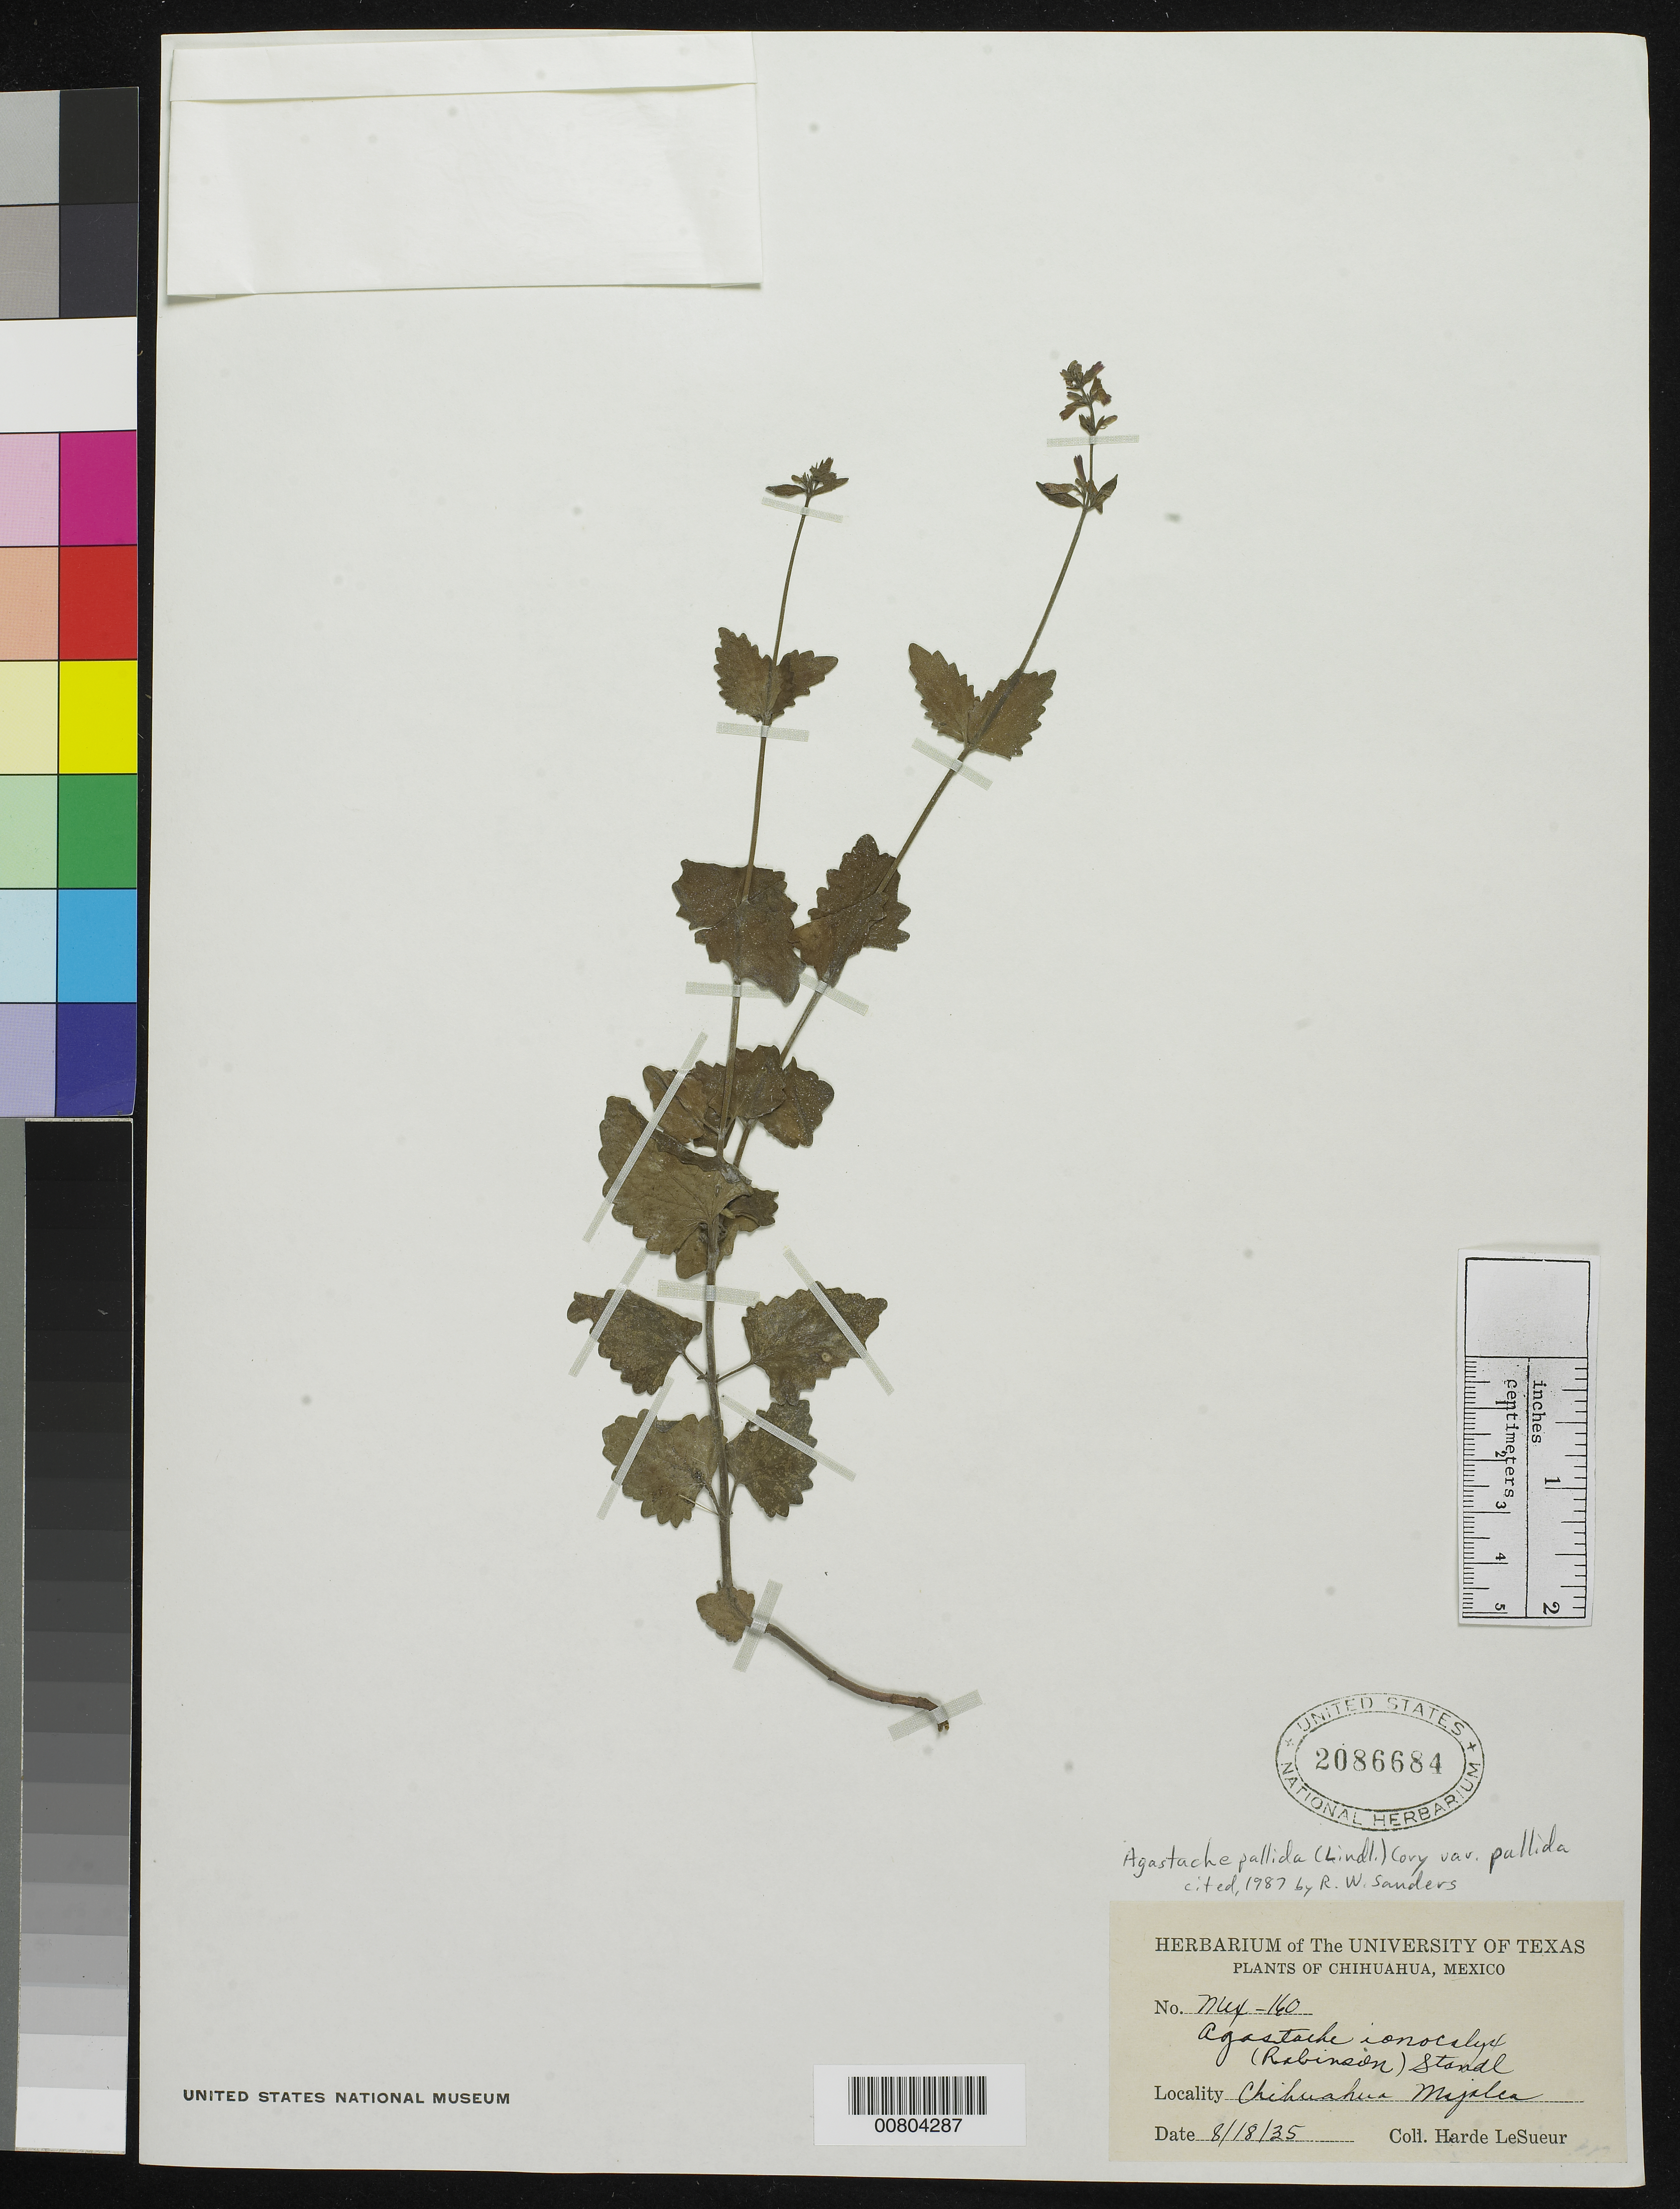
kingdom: Plantae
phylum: Tracheophyta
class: Magnoliopsida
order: Lamiales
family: Lamiaceae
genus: Agastache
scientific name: Agastache pallida var. pallida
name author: (Lindl.) Cory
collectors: D. H. LeSueur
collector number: Mex - 160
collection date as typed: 18 Aug 1935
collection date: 1935-08-18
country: Mexico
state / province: Chihuahua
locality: Majalca, Chihuahua.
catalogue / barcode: US 2086684